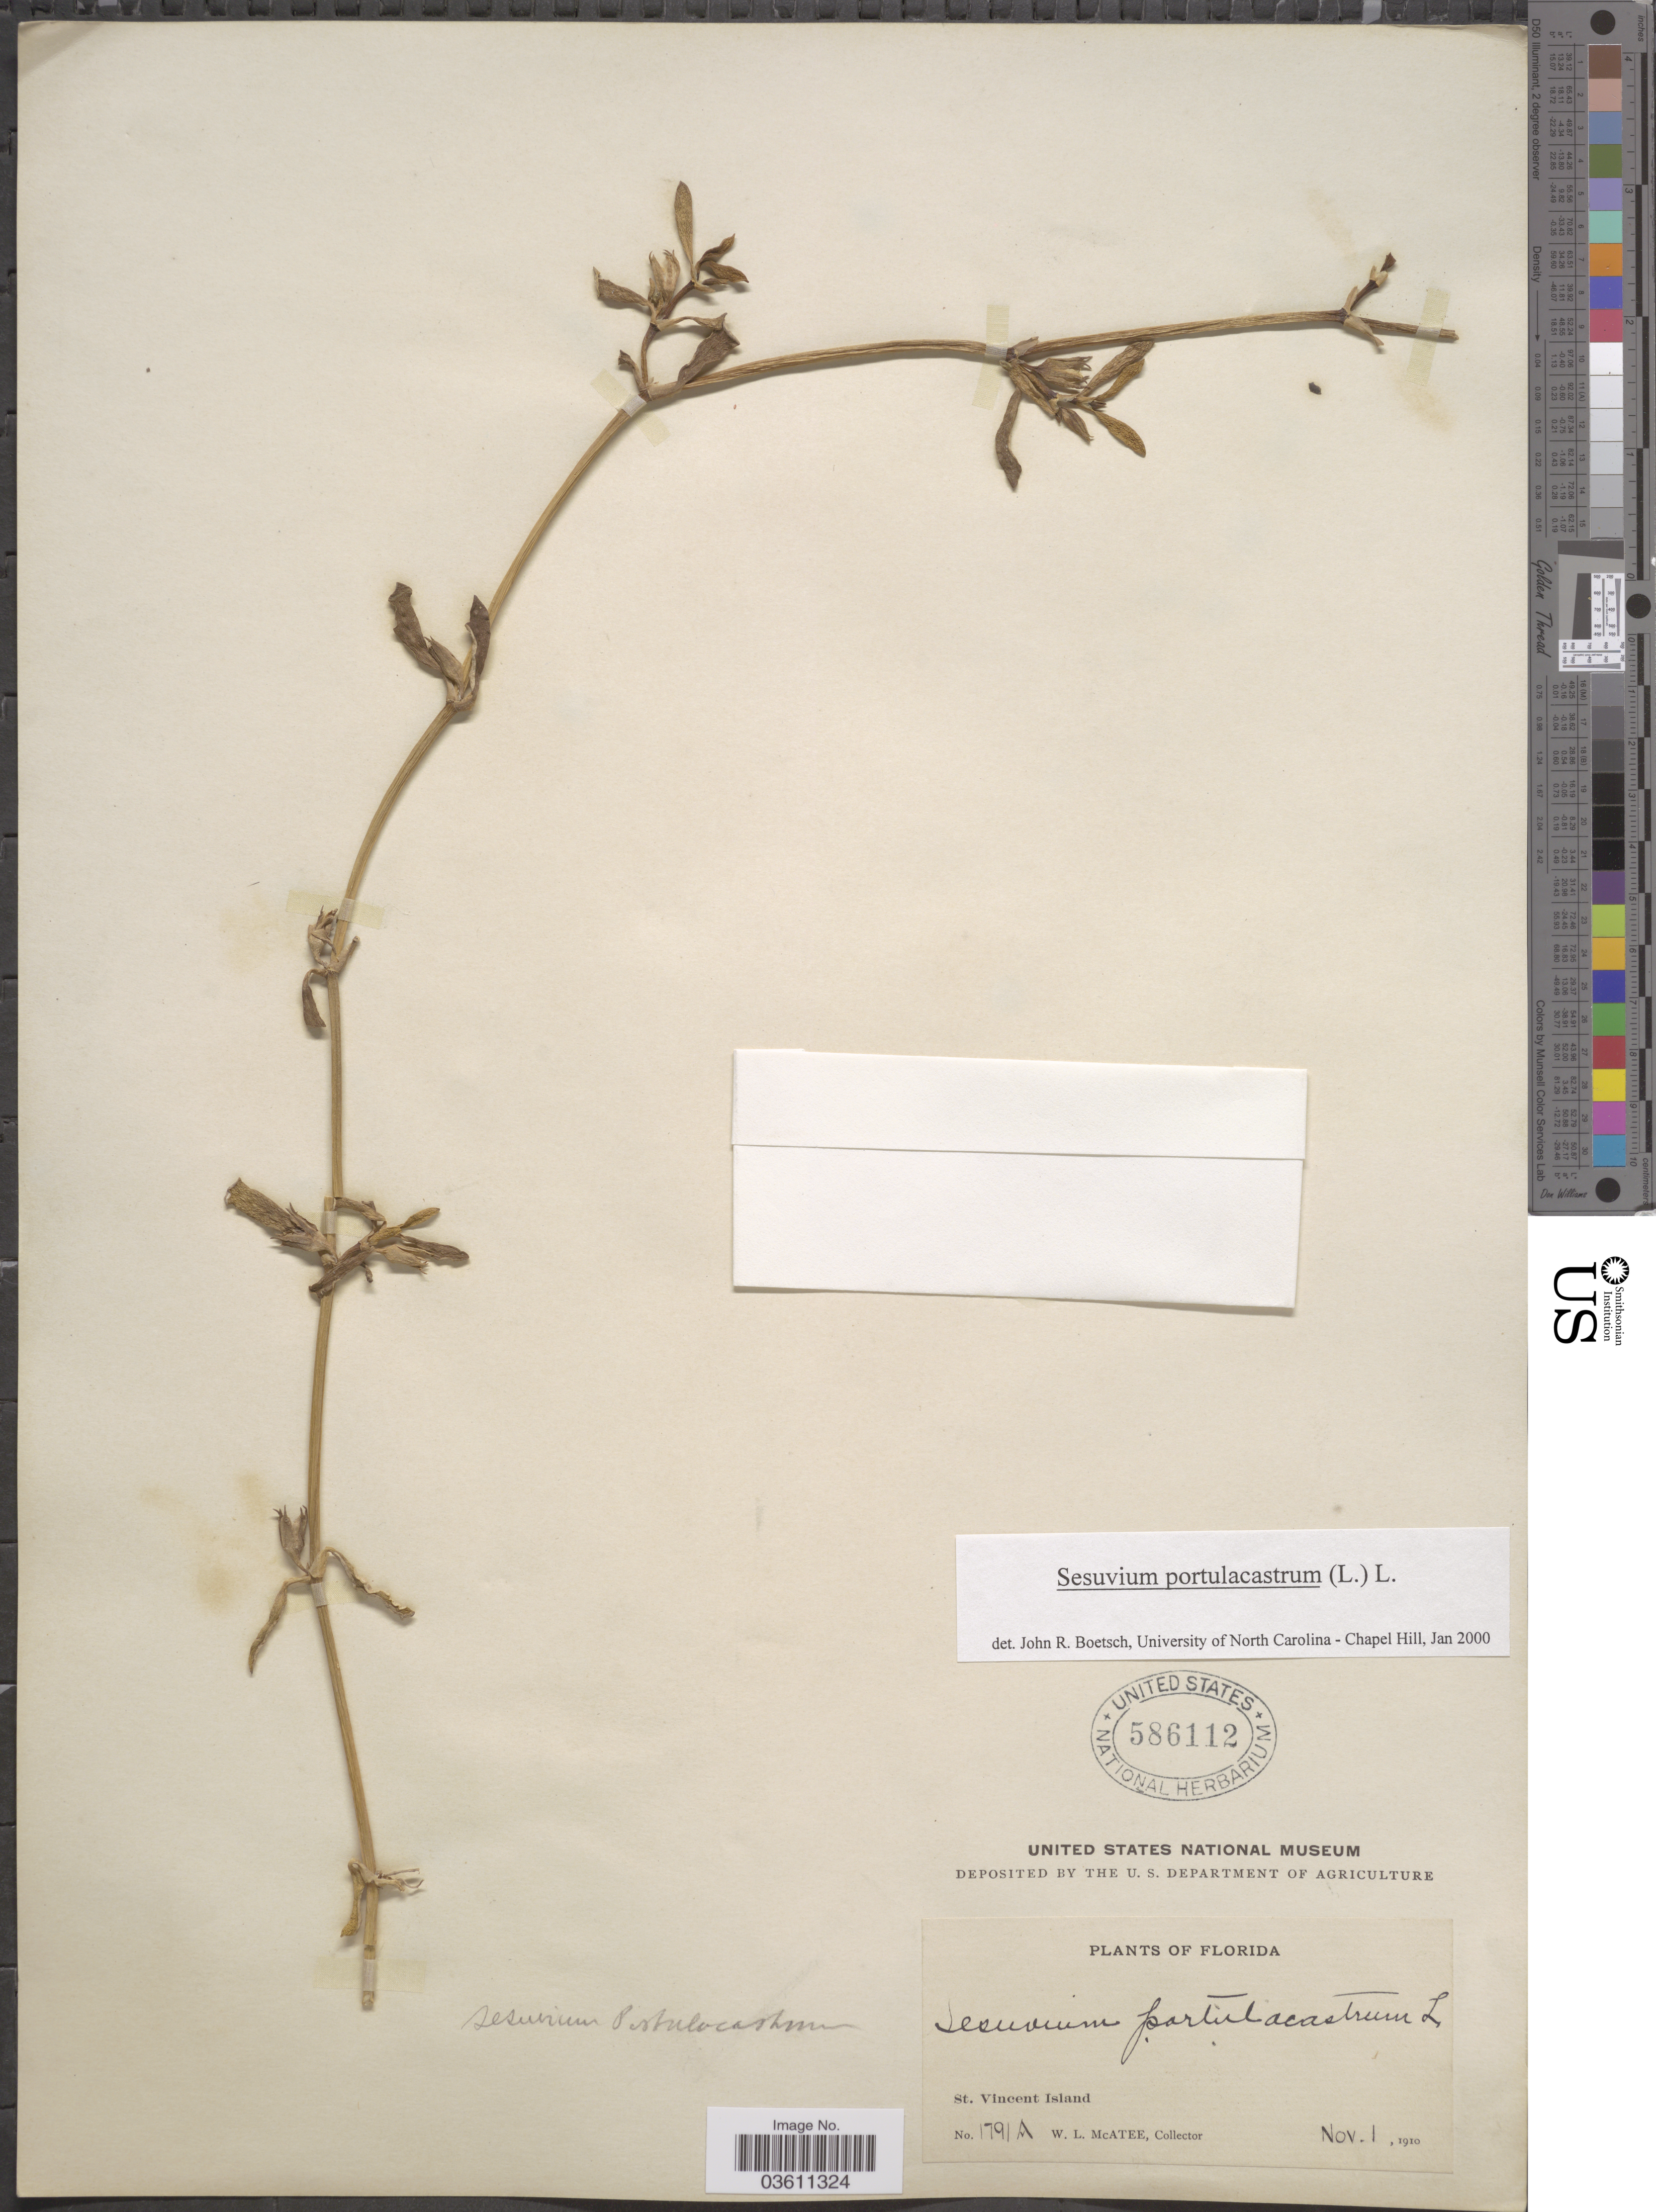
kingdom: Plantae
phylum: Tracheophyta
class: Magnoliopsida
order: Caryophyllales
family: Aizoaceae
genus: Sesuvium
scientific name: Sesuvium portulacastrum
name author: (L.) L.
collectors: W. McAtee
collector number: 1791A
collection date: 1910-11-01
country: United States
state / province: Florida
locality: St. Vincent Island.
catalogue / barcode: US 586112